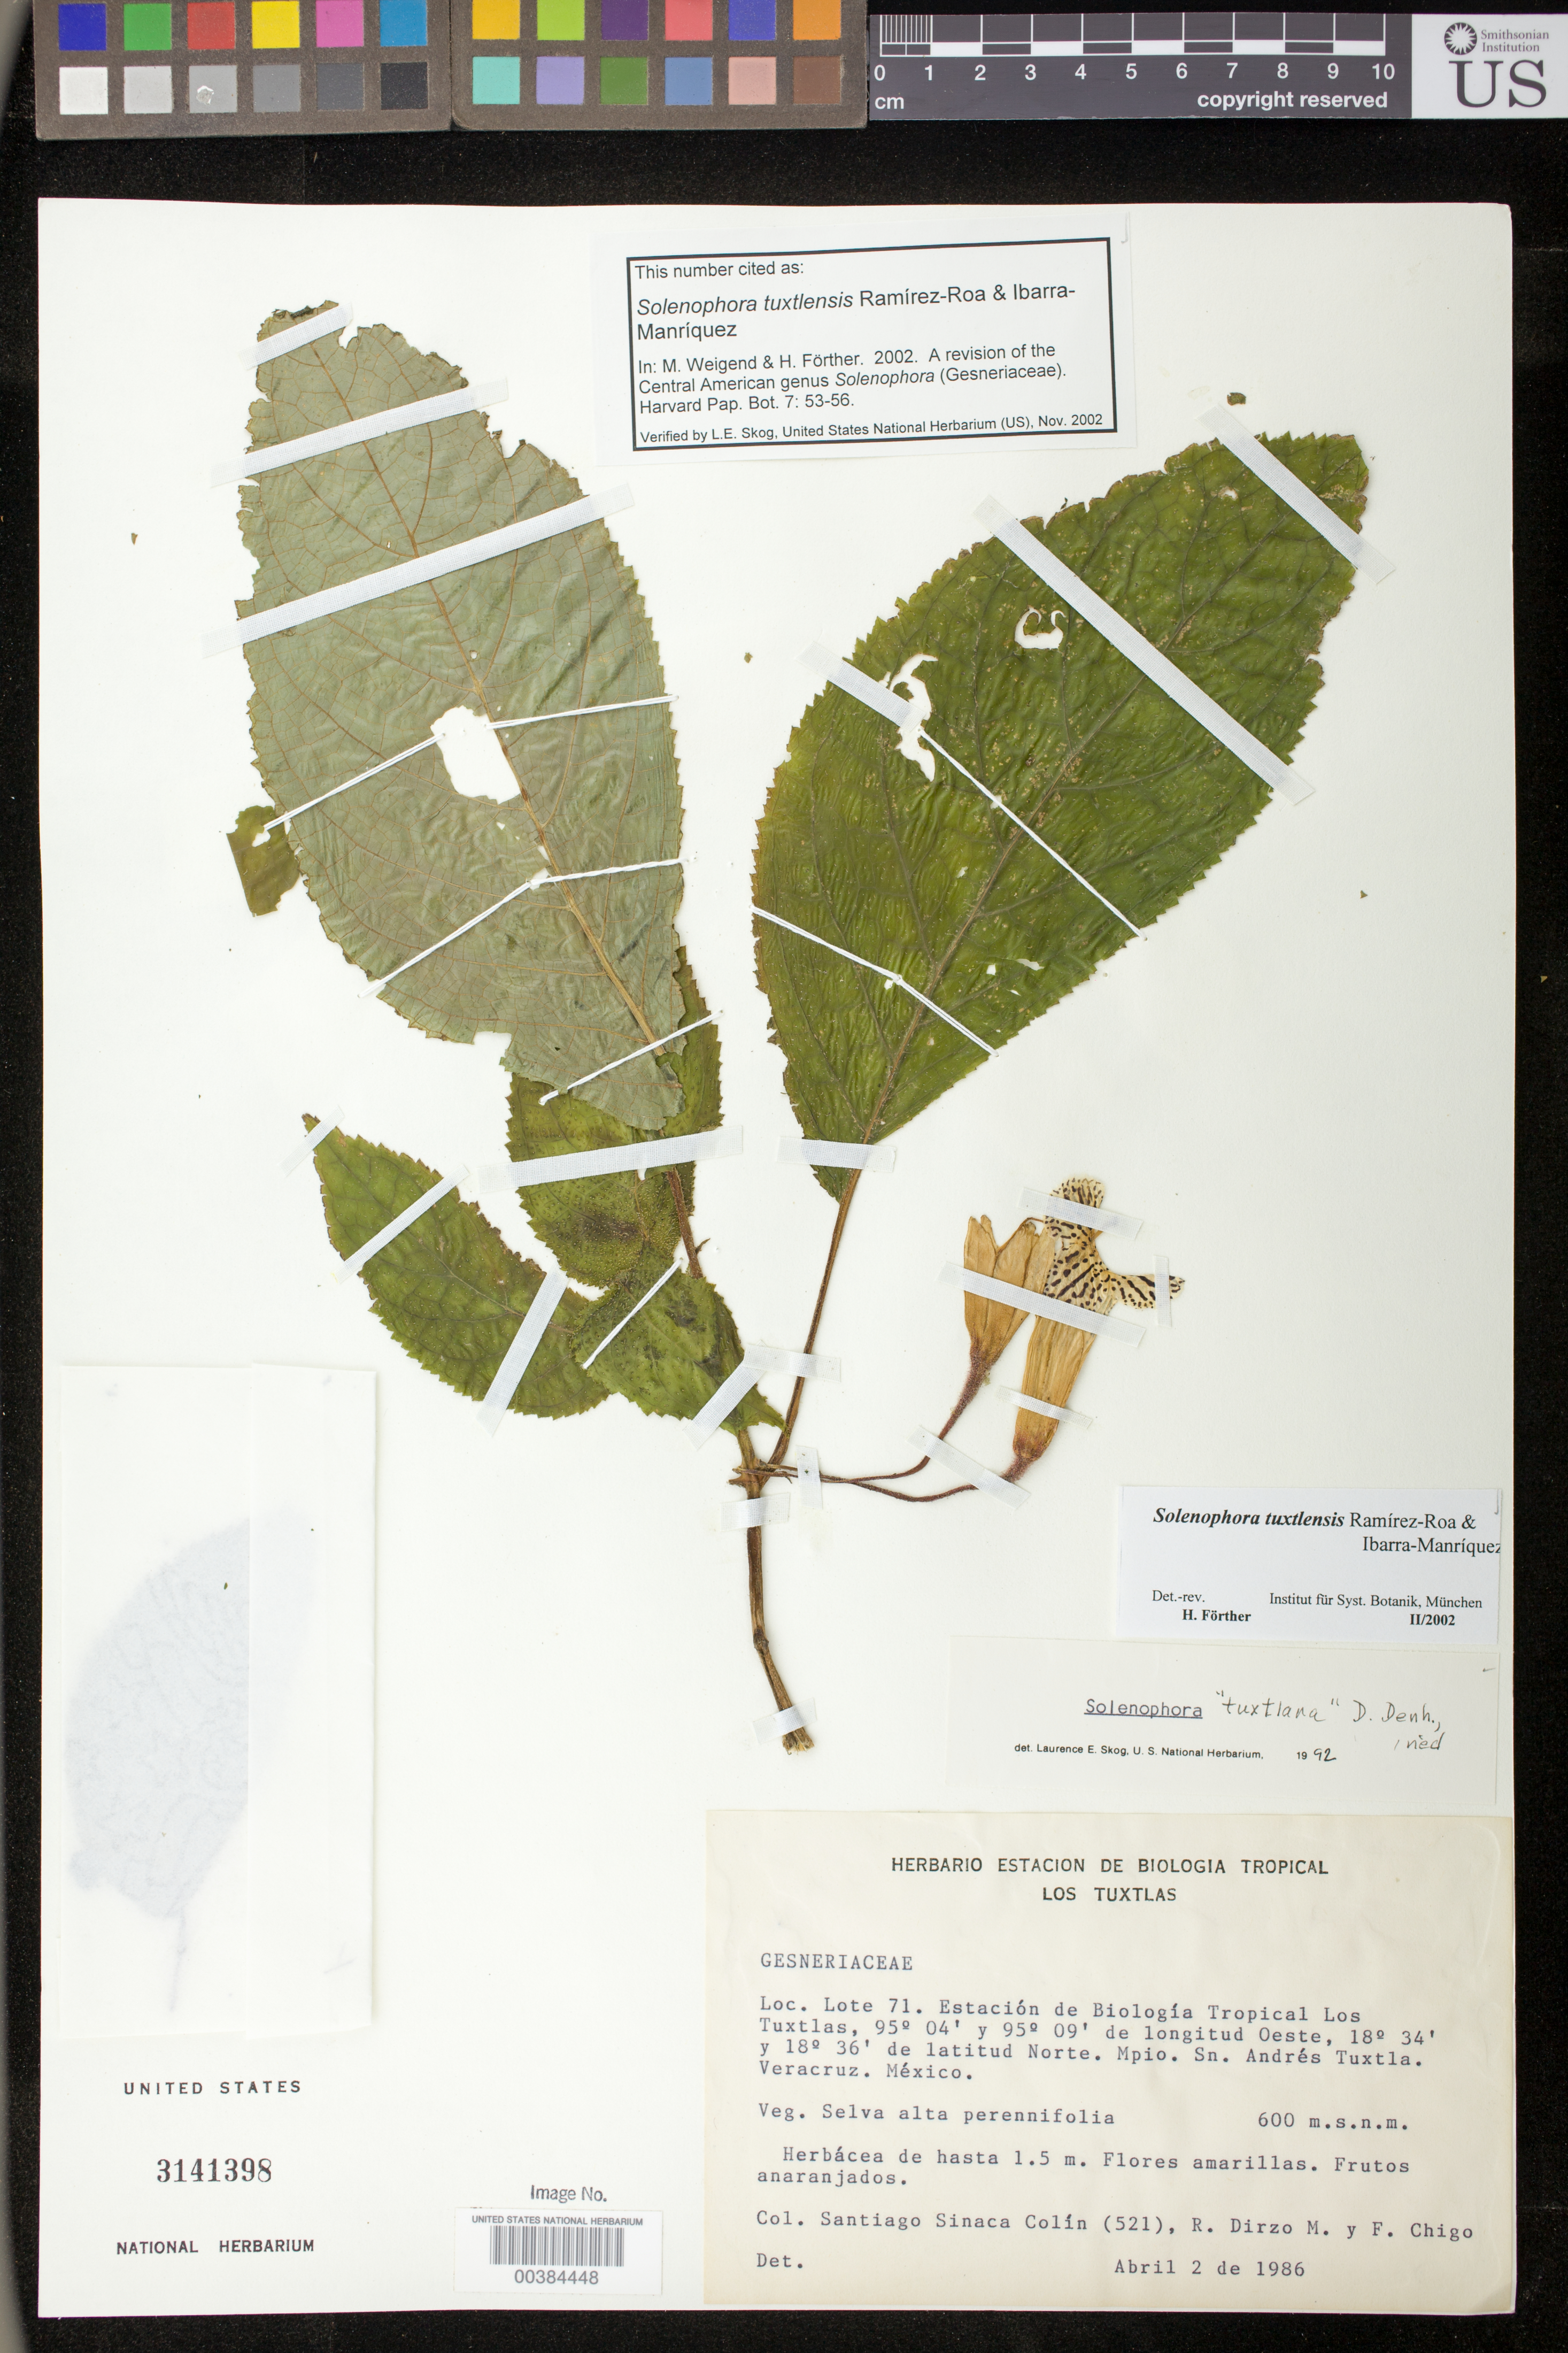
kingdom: Plantae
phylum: Tracheophyta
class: Magnoliopsida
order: Lamiales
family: Gesneriaceae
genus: Solenophora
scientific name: Solenophora tuxtlensis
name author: Ram.-Roa & Ibarra-Manr.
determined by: Weigend; Förther, Harald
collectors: S. Sinaca Colin, R. Dirzo & F. Chigo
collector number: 521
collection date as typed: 02 Apr 1986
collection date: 1986-04-02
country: Mexico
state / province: Veracruz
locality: Mpio. San Andrés Tuxtla, Estación de Biología Tropical Los Tuxtlas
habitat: Selva alta perennifolia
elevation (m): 600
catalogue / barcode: US 3141398